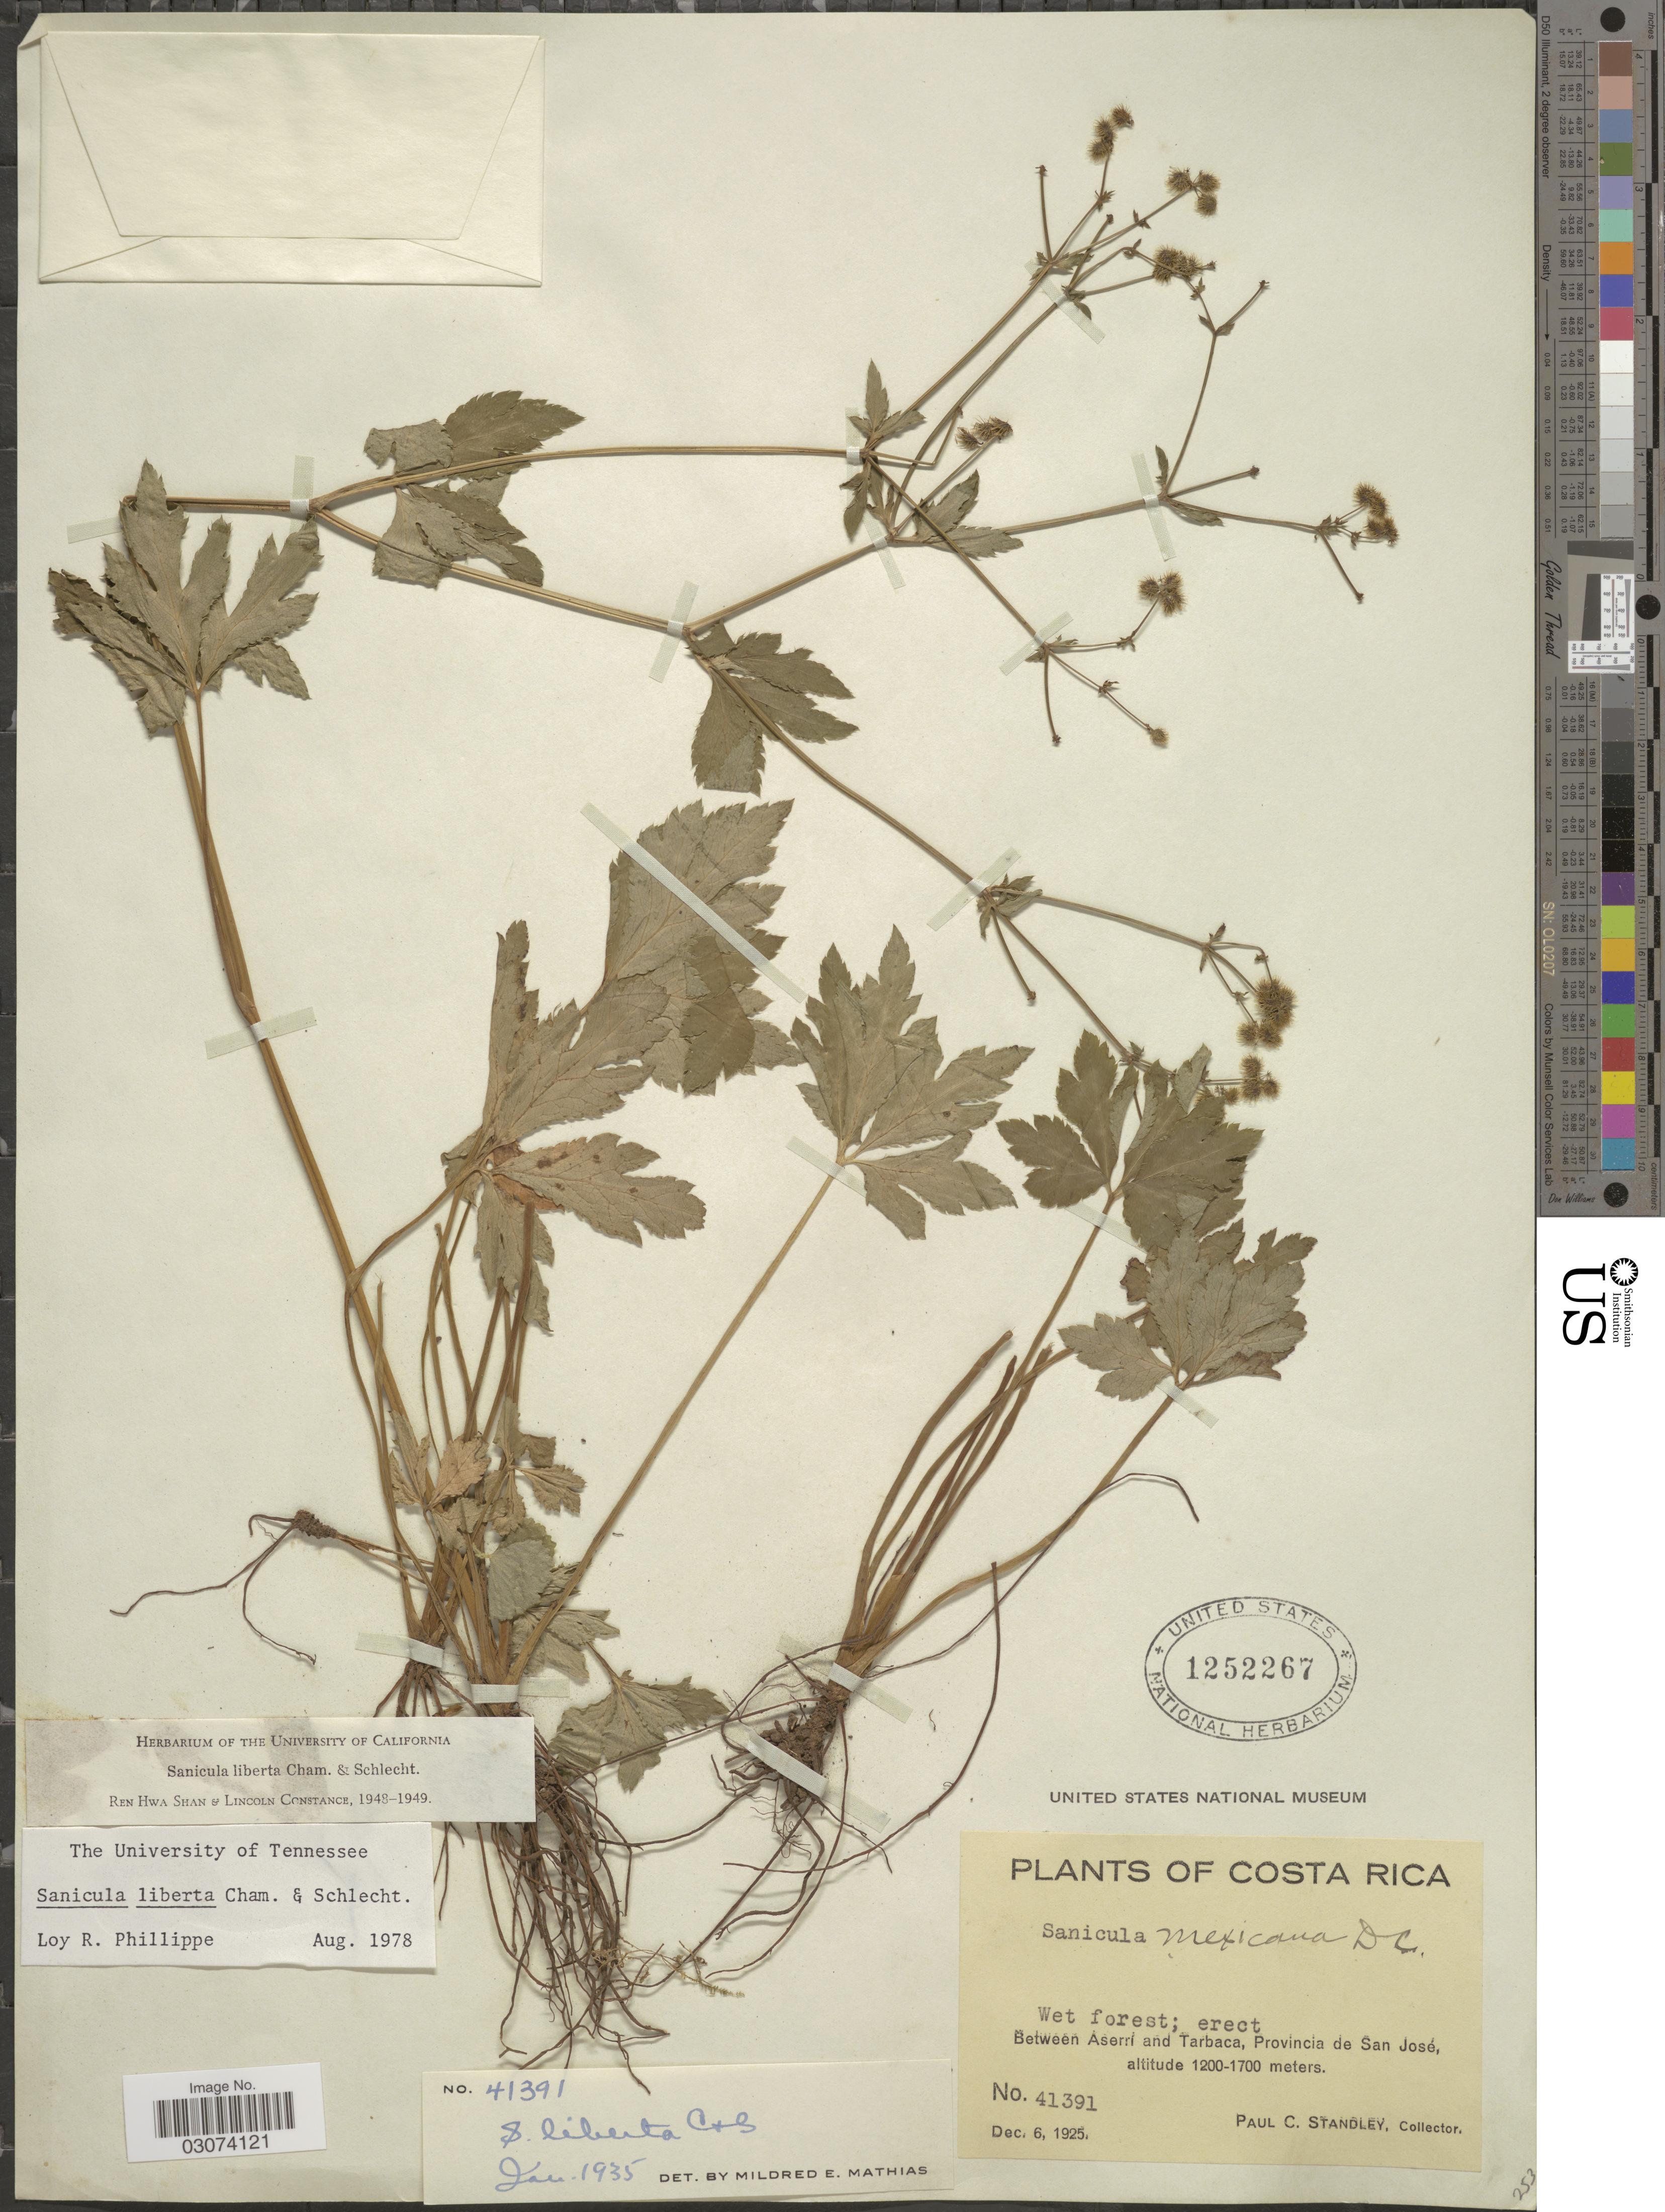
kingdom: Plantae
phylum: Tracheophyta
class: Magnoliopsida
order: Apiales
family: Apiaceae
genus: Sanicula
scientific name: Sanicula liberta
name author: Cham. & Schltdl.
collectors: P. C. Standley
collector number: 41391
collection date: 1925-12-06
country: Costa Rica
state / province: San José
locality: Between Aserri and Tarbaca.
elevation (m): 1200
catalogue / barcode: US 1252267